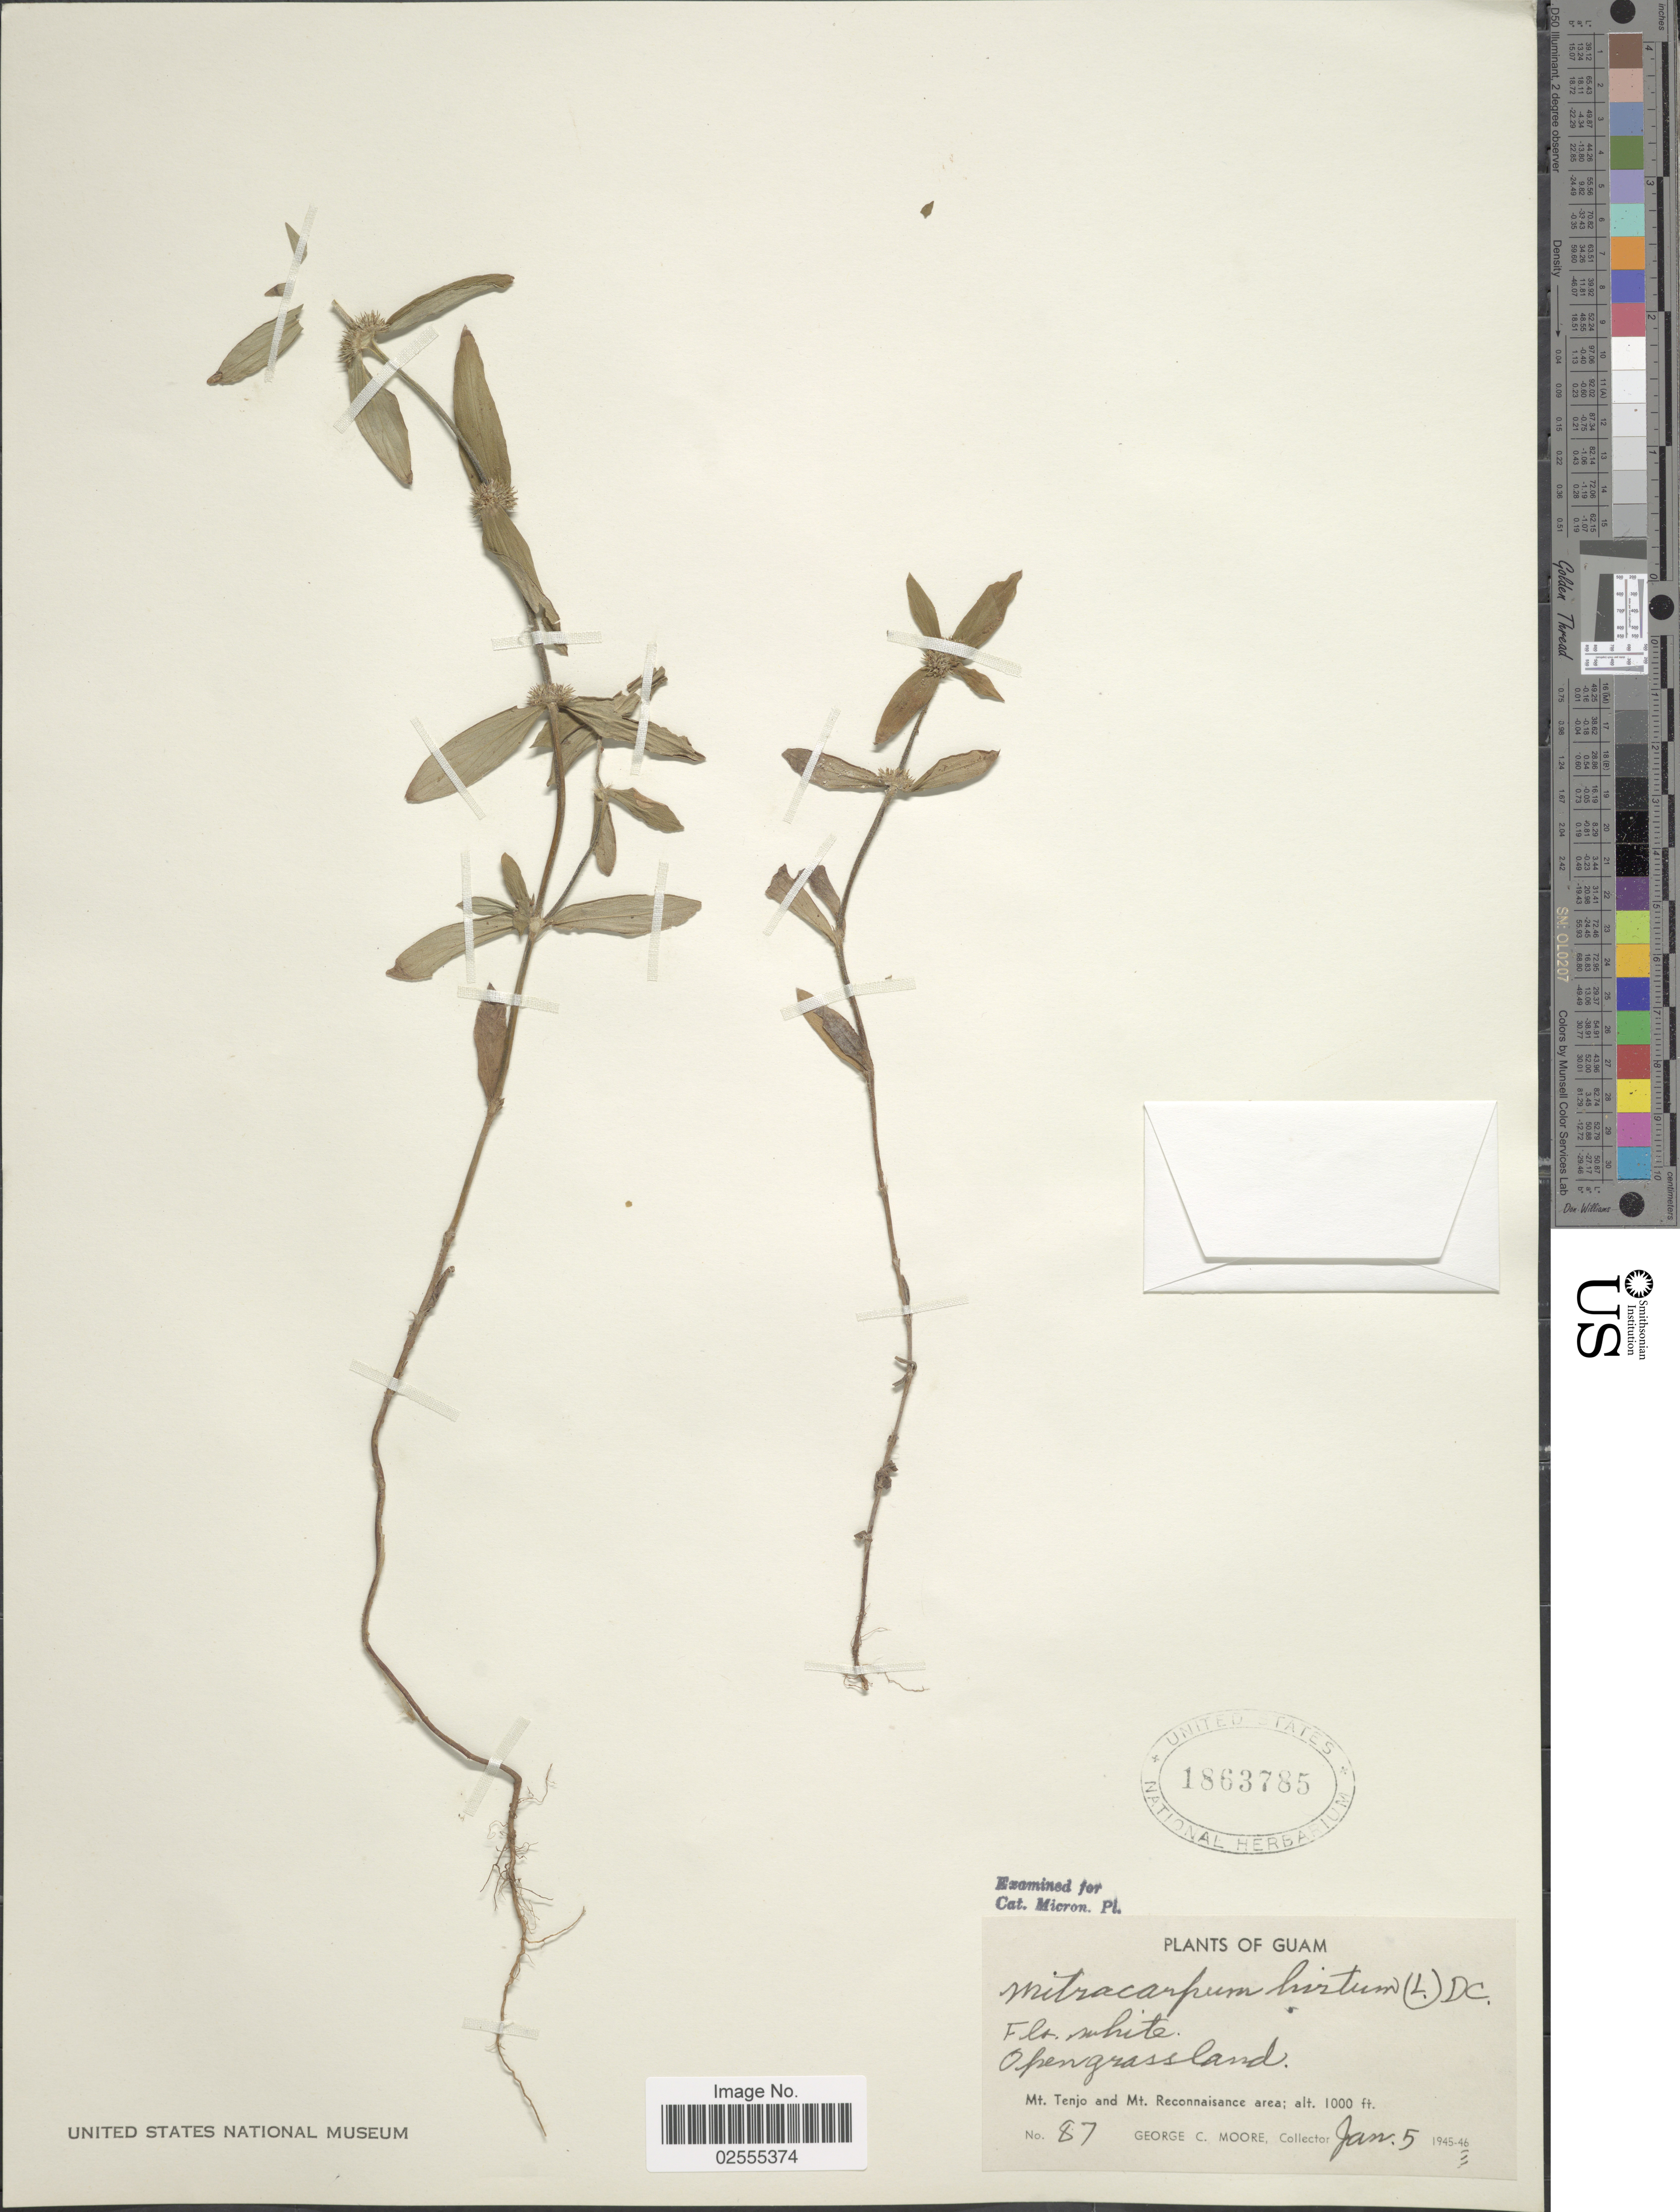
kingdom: Plantae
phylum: Tracheophyta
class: Magnoliopsida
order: Gentianales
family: Rubiaceae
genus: Mitracarpus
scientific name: Mitracarpus hirtus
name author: (L.) DC.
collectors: G. C. Moore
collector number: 87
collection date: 1946-01-05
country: Guam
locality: Mt. Tenjo and Mt. Reconnaisance area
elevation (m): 305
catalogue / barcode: US 1863785